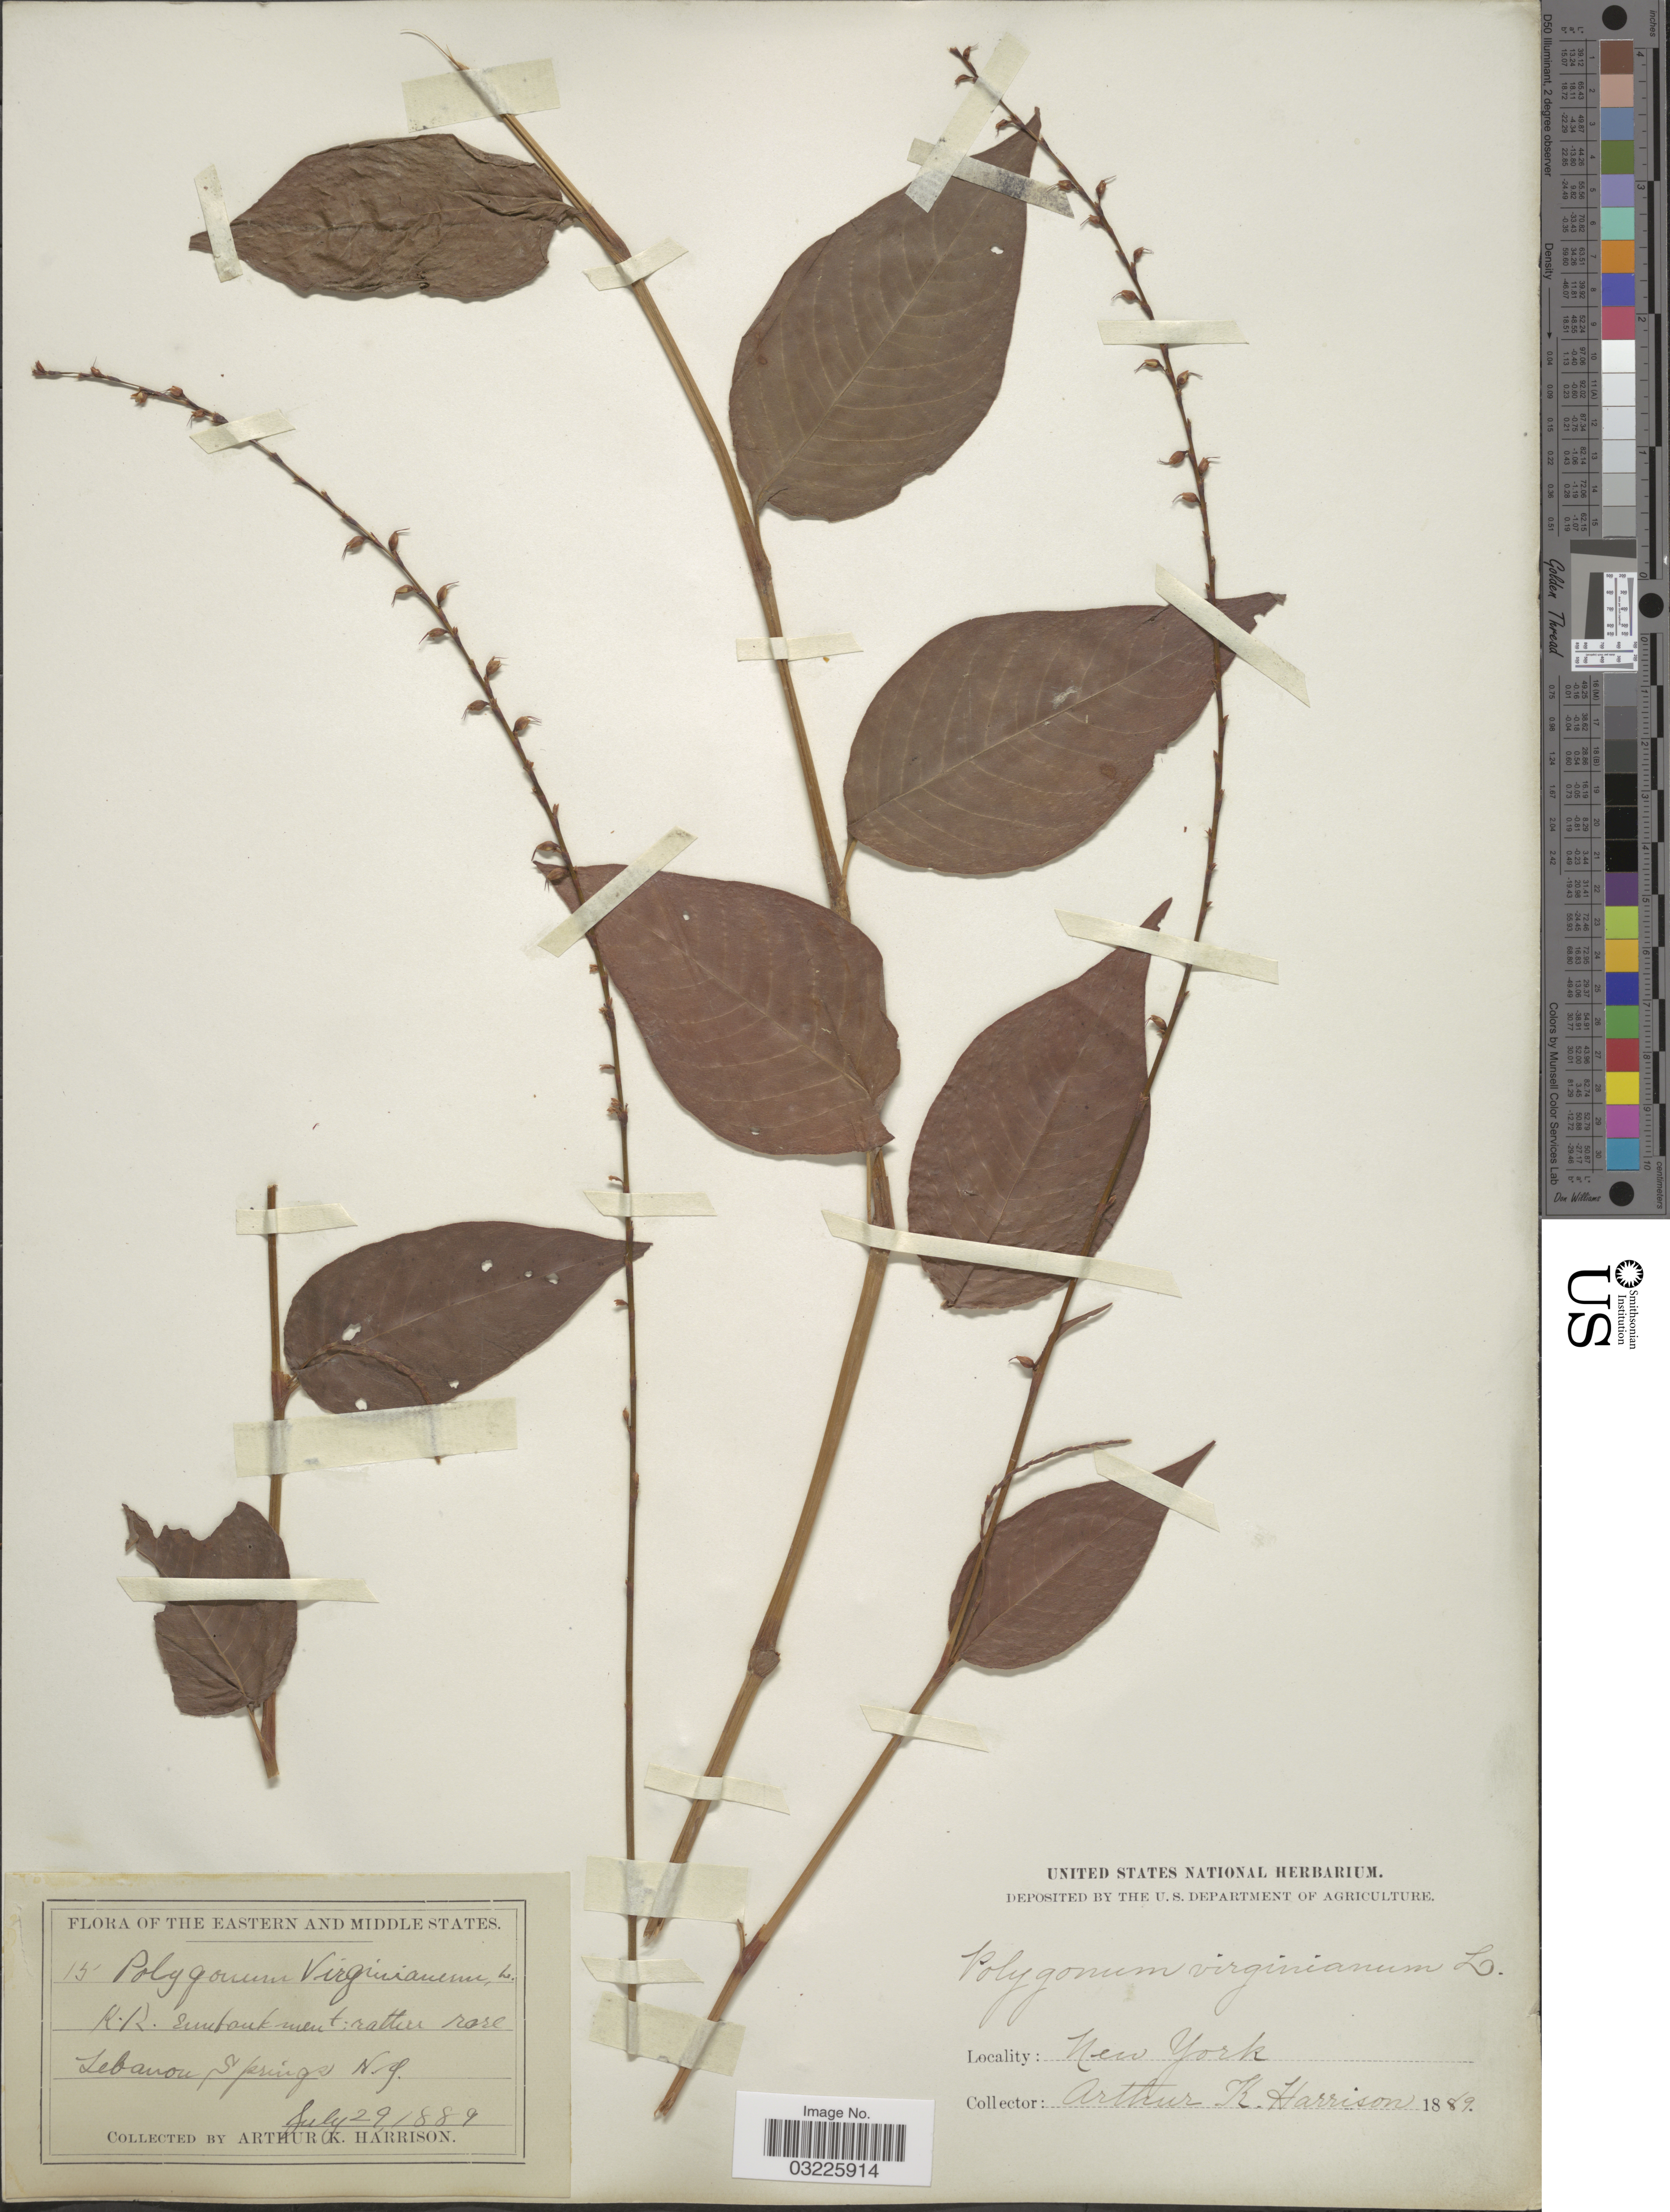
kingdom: Plantae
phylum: Tracheophyta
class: Magnoliopsida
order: Caryophyllales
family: Polygonaceae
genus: Persicaria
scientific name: Persicaria virginiana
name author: (L.) Gaertn.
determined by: Atha, D. E.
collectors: A. K. Harrison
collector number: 15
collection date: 1889-07-29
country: United States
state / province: New York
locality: Eastern and Middle States. Lebanon Springs.